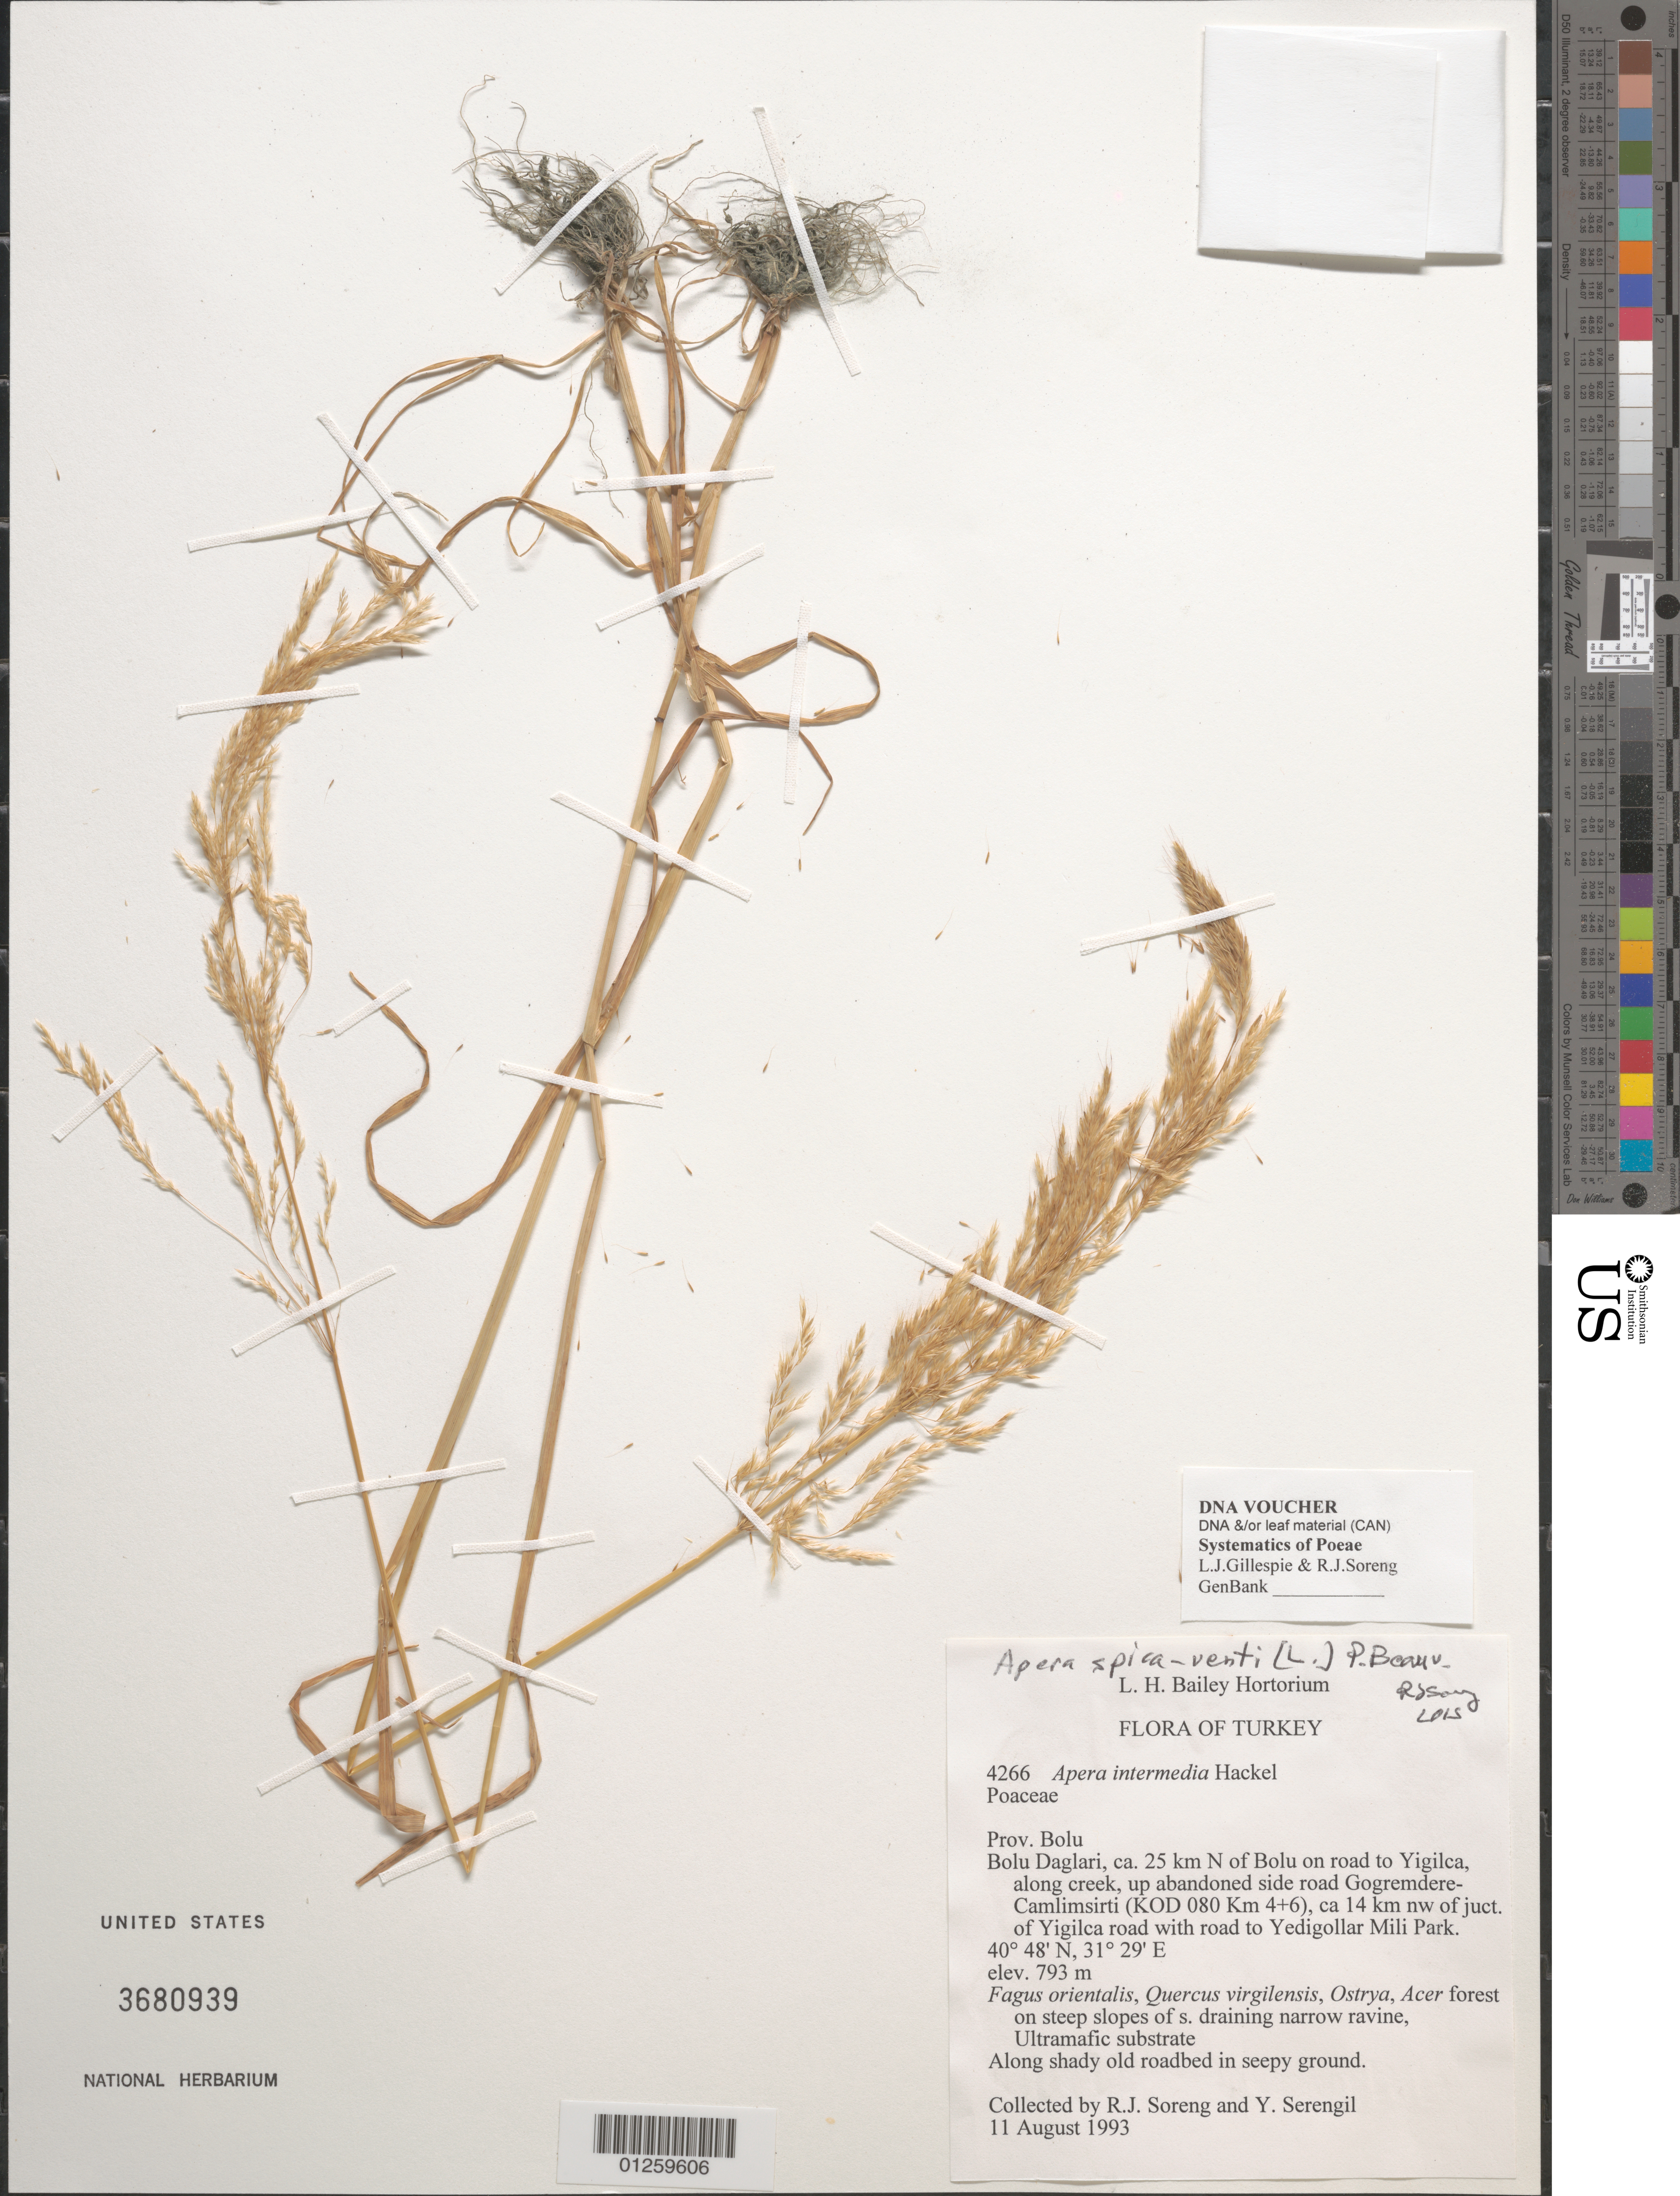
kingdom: Plantae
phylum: Tracheophyta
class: Liliopsida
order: Poales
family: Poaceae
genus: Apera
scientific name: Apera spica-venti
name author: (L.) P. Beauv.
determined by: Soreng, Robert J., Research Associate (BOT), Smithsonian Institution - National Museum of Natural History (UNITED STATES)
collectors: R. J. Soreng & Y. Serengil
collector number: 4266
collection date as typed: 11 Aug 1993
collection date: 1993-08-11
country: Turkey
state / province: Düzce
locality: Ca 15 km WNW of Bolu on forest road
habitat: Pinus nigra, P. sylvestres, Fagus, Abies bormulleri, Quercus, Ostrya, Rhododendron forest. Gabro, steep N exp.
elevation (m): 1090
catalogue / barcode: US 3680939